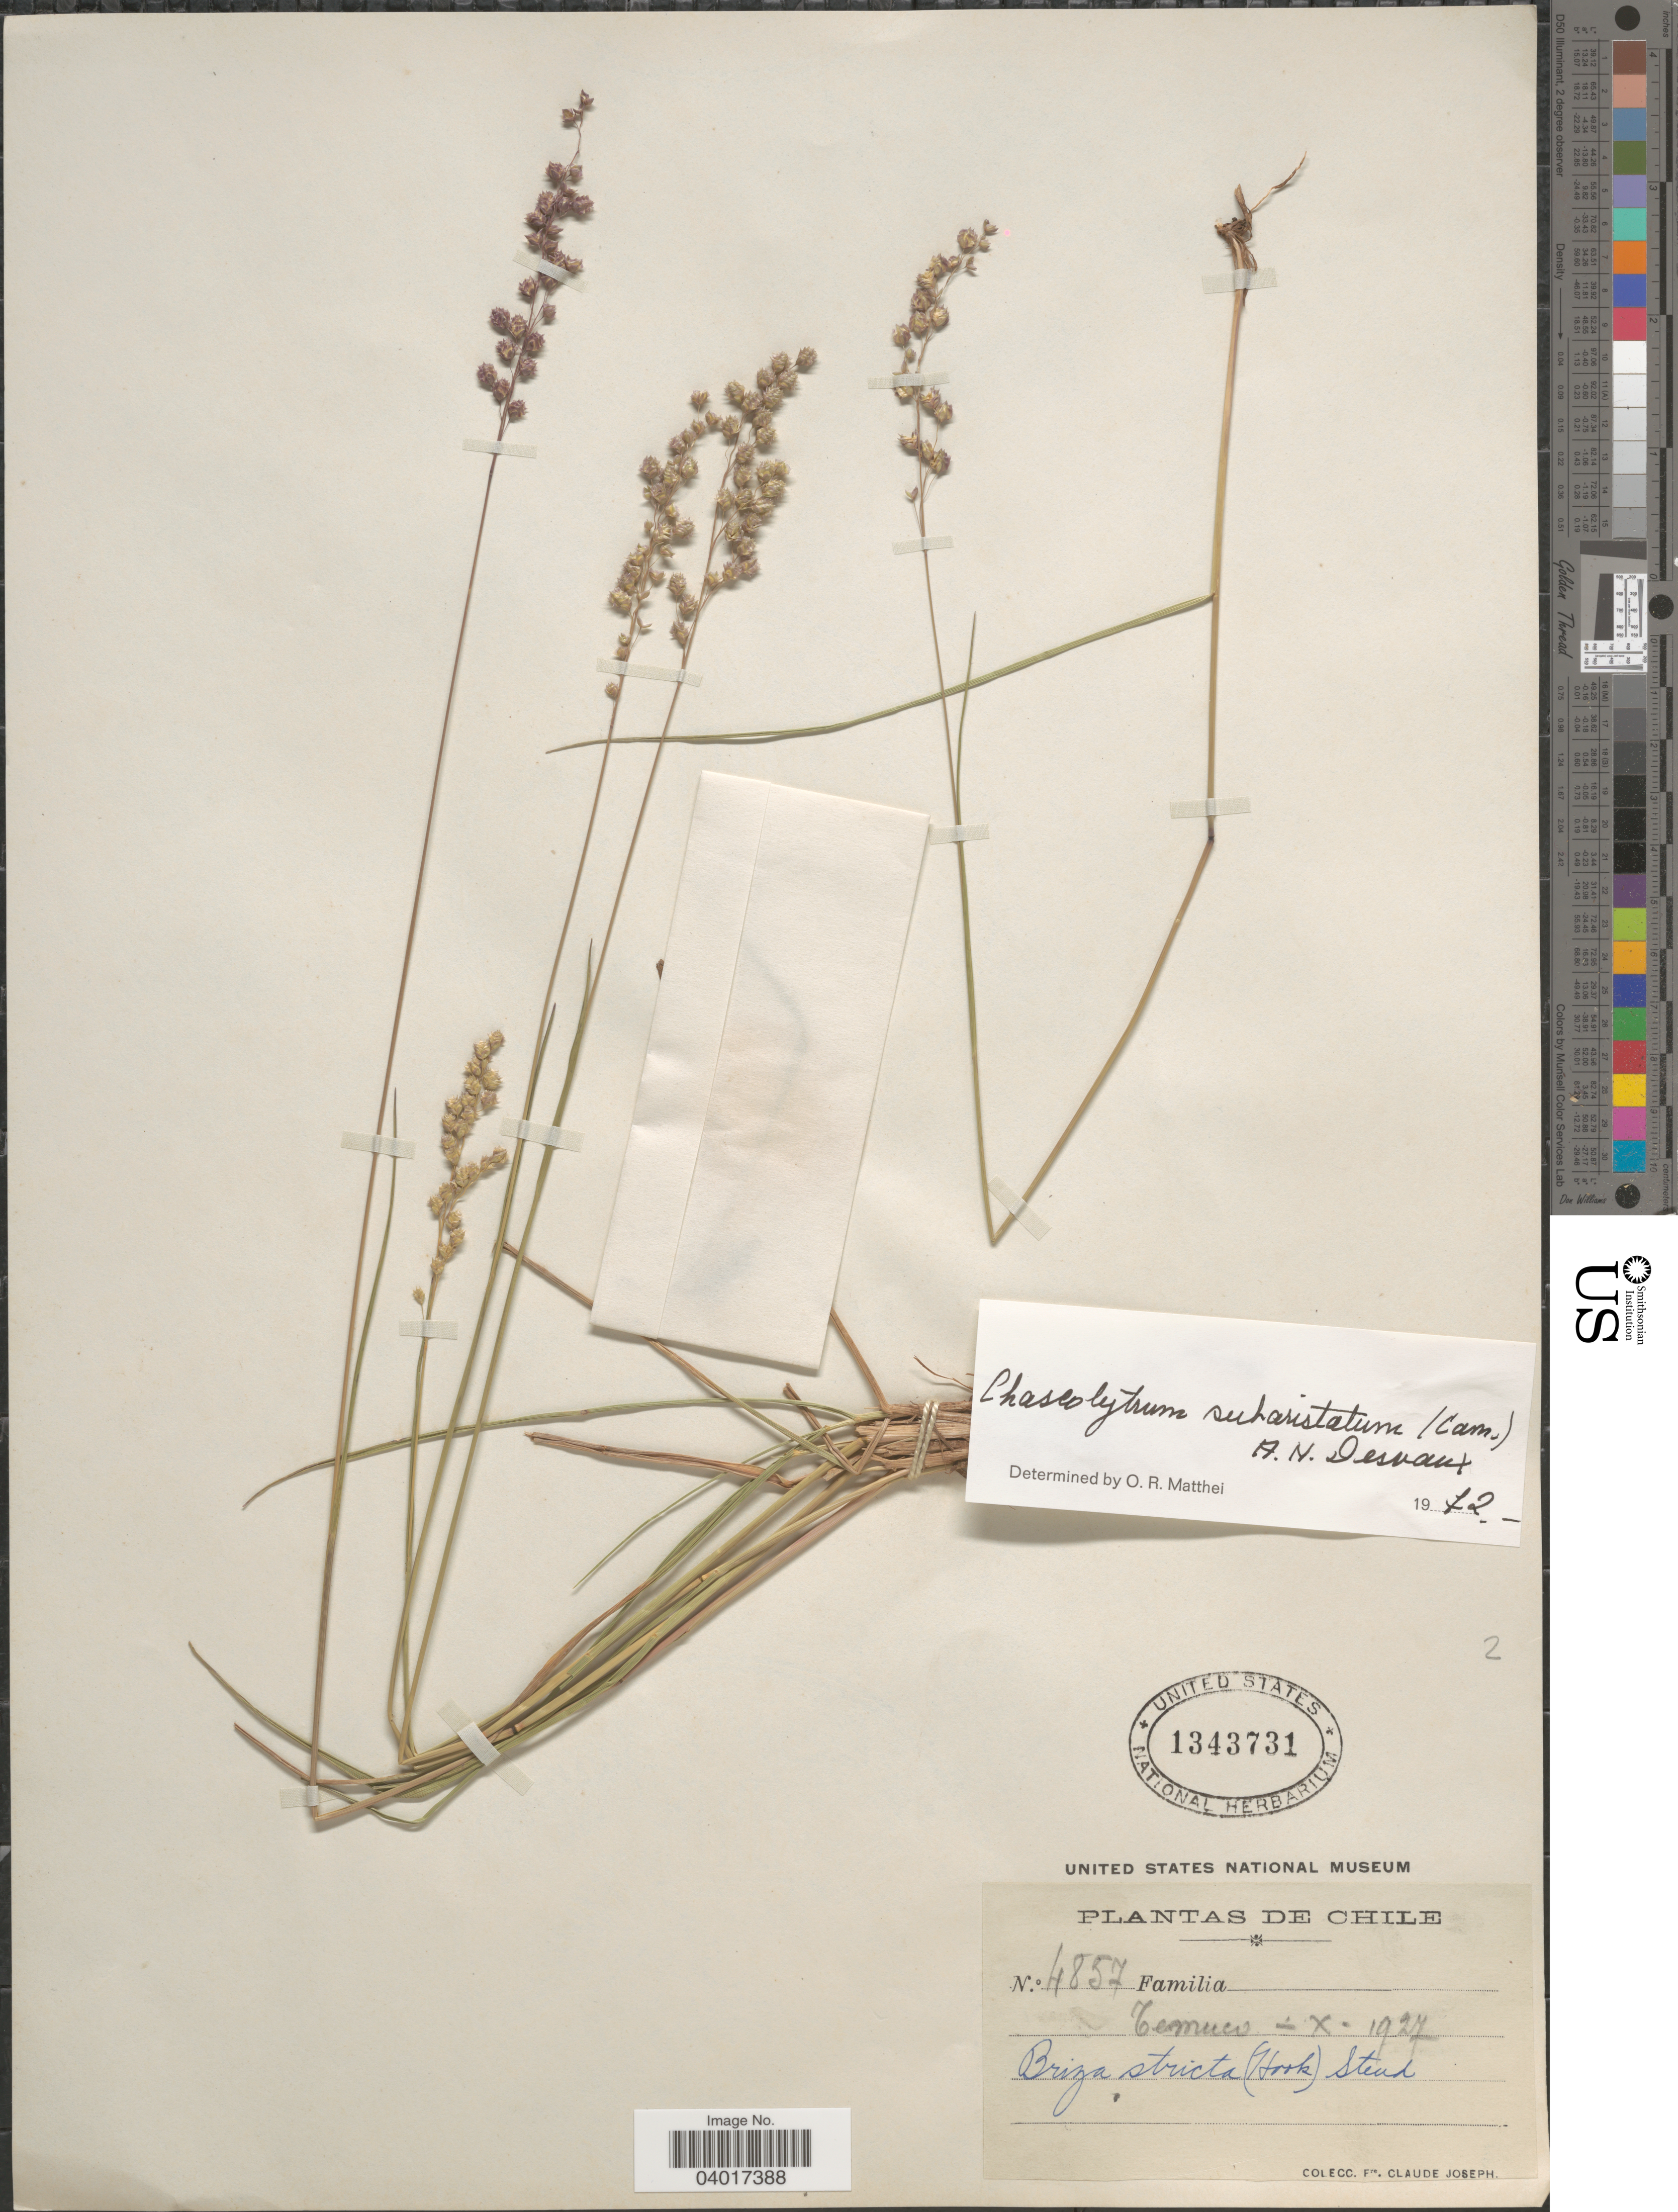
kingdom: Plantae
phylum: Tracheophyta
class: Liliopsida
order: Poales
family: Poaceae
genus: Chascolytrum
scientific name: Chascolytrum subaristatum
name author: (Lam.) Desv.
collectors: Bro. Claude-Joseph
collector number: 4857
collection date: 1927-10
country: Chile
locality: Temuco.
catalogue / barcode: US 1343731